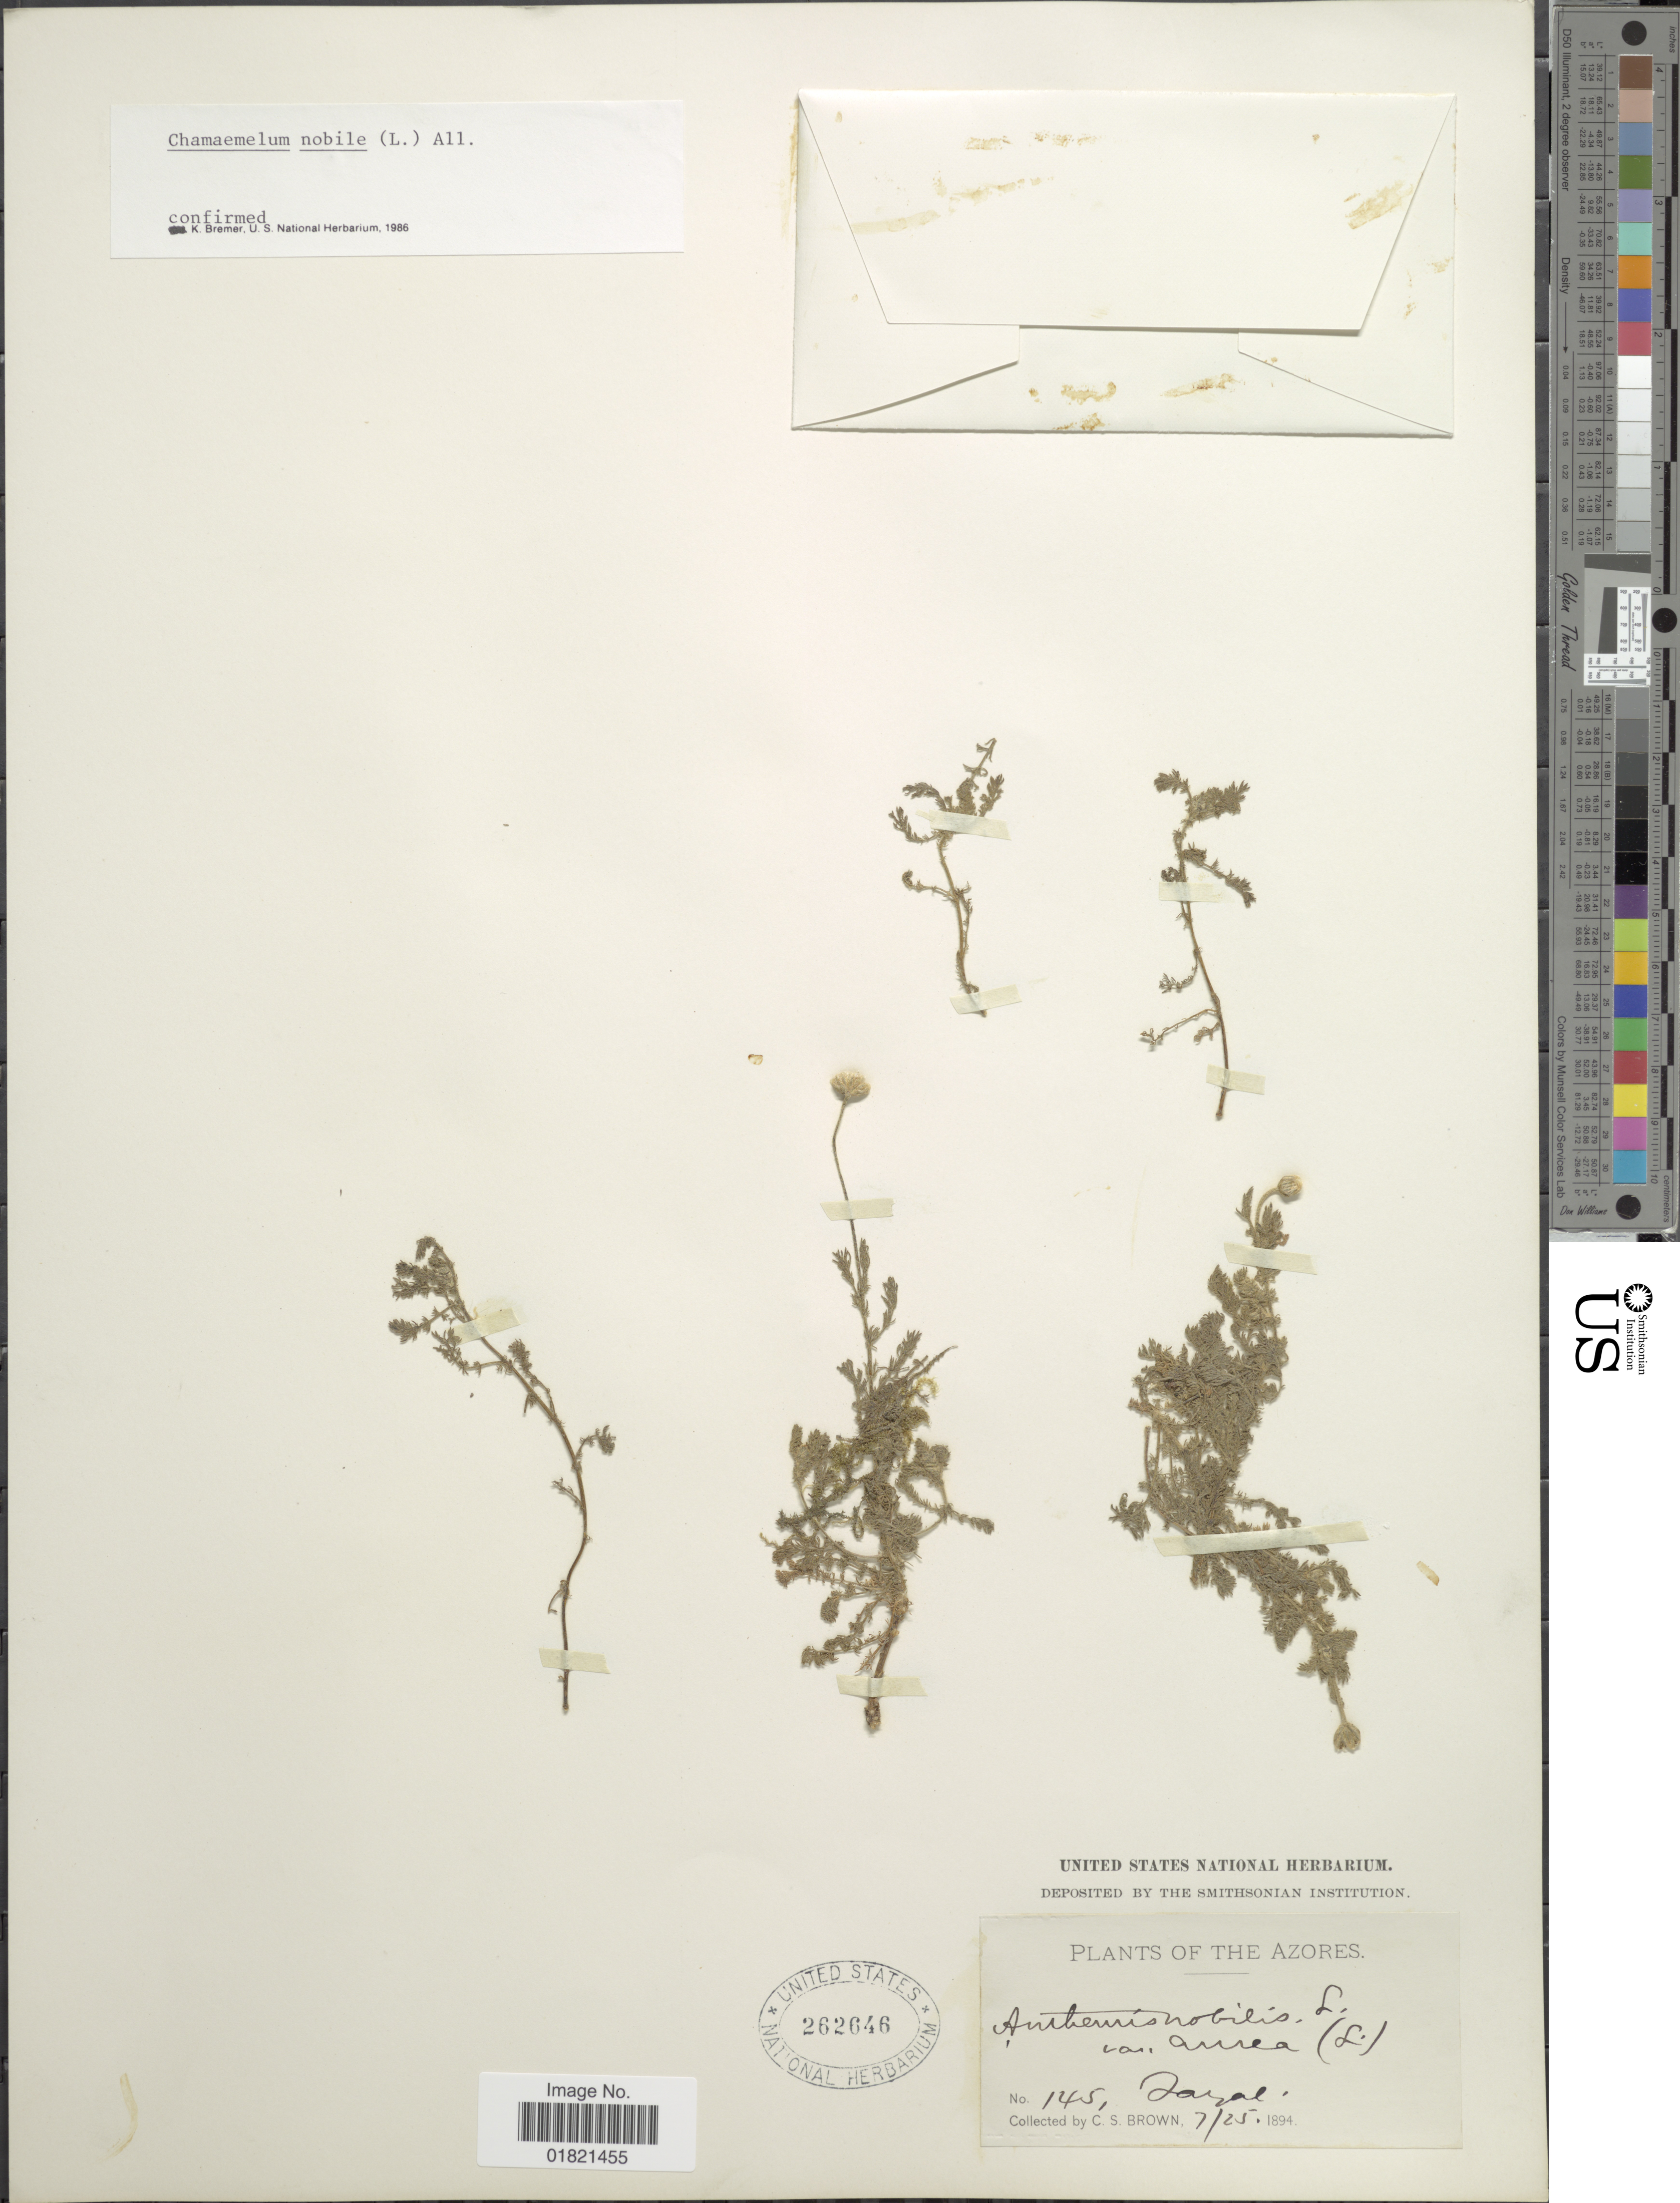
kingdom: Plantae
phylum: Tracheophyta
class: Magnoliopsida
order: Asterales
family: Asteraceae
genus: Chamaemelum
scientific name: Chamaemelum nobile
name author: (L.) All.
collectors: C. S. Brown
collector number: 145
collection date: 1894-07-25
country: Portugal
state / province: Azores (Aut. Reg.)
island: Faial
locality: Fayal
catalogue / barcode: US 262646